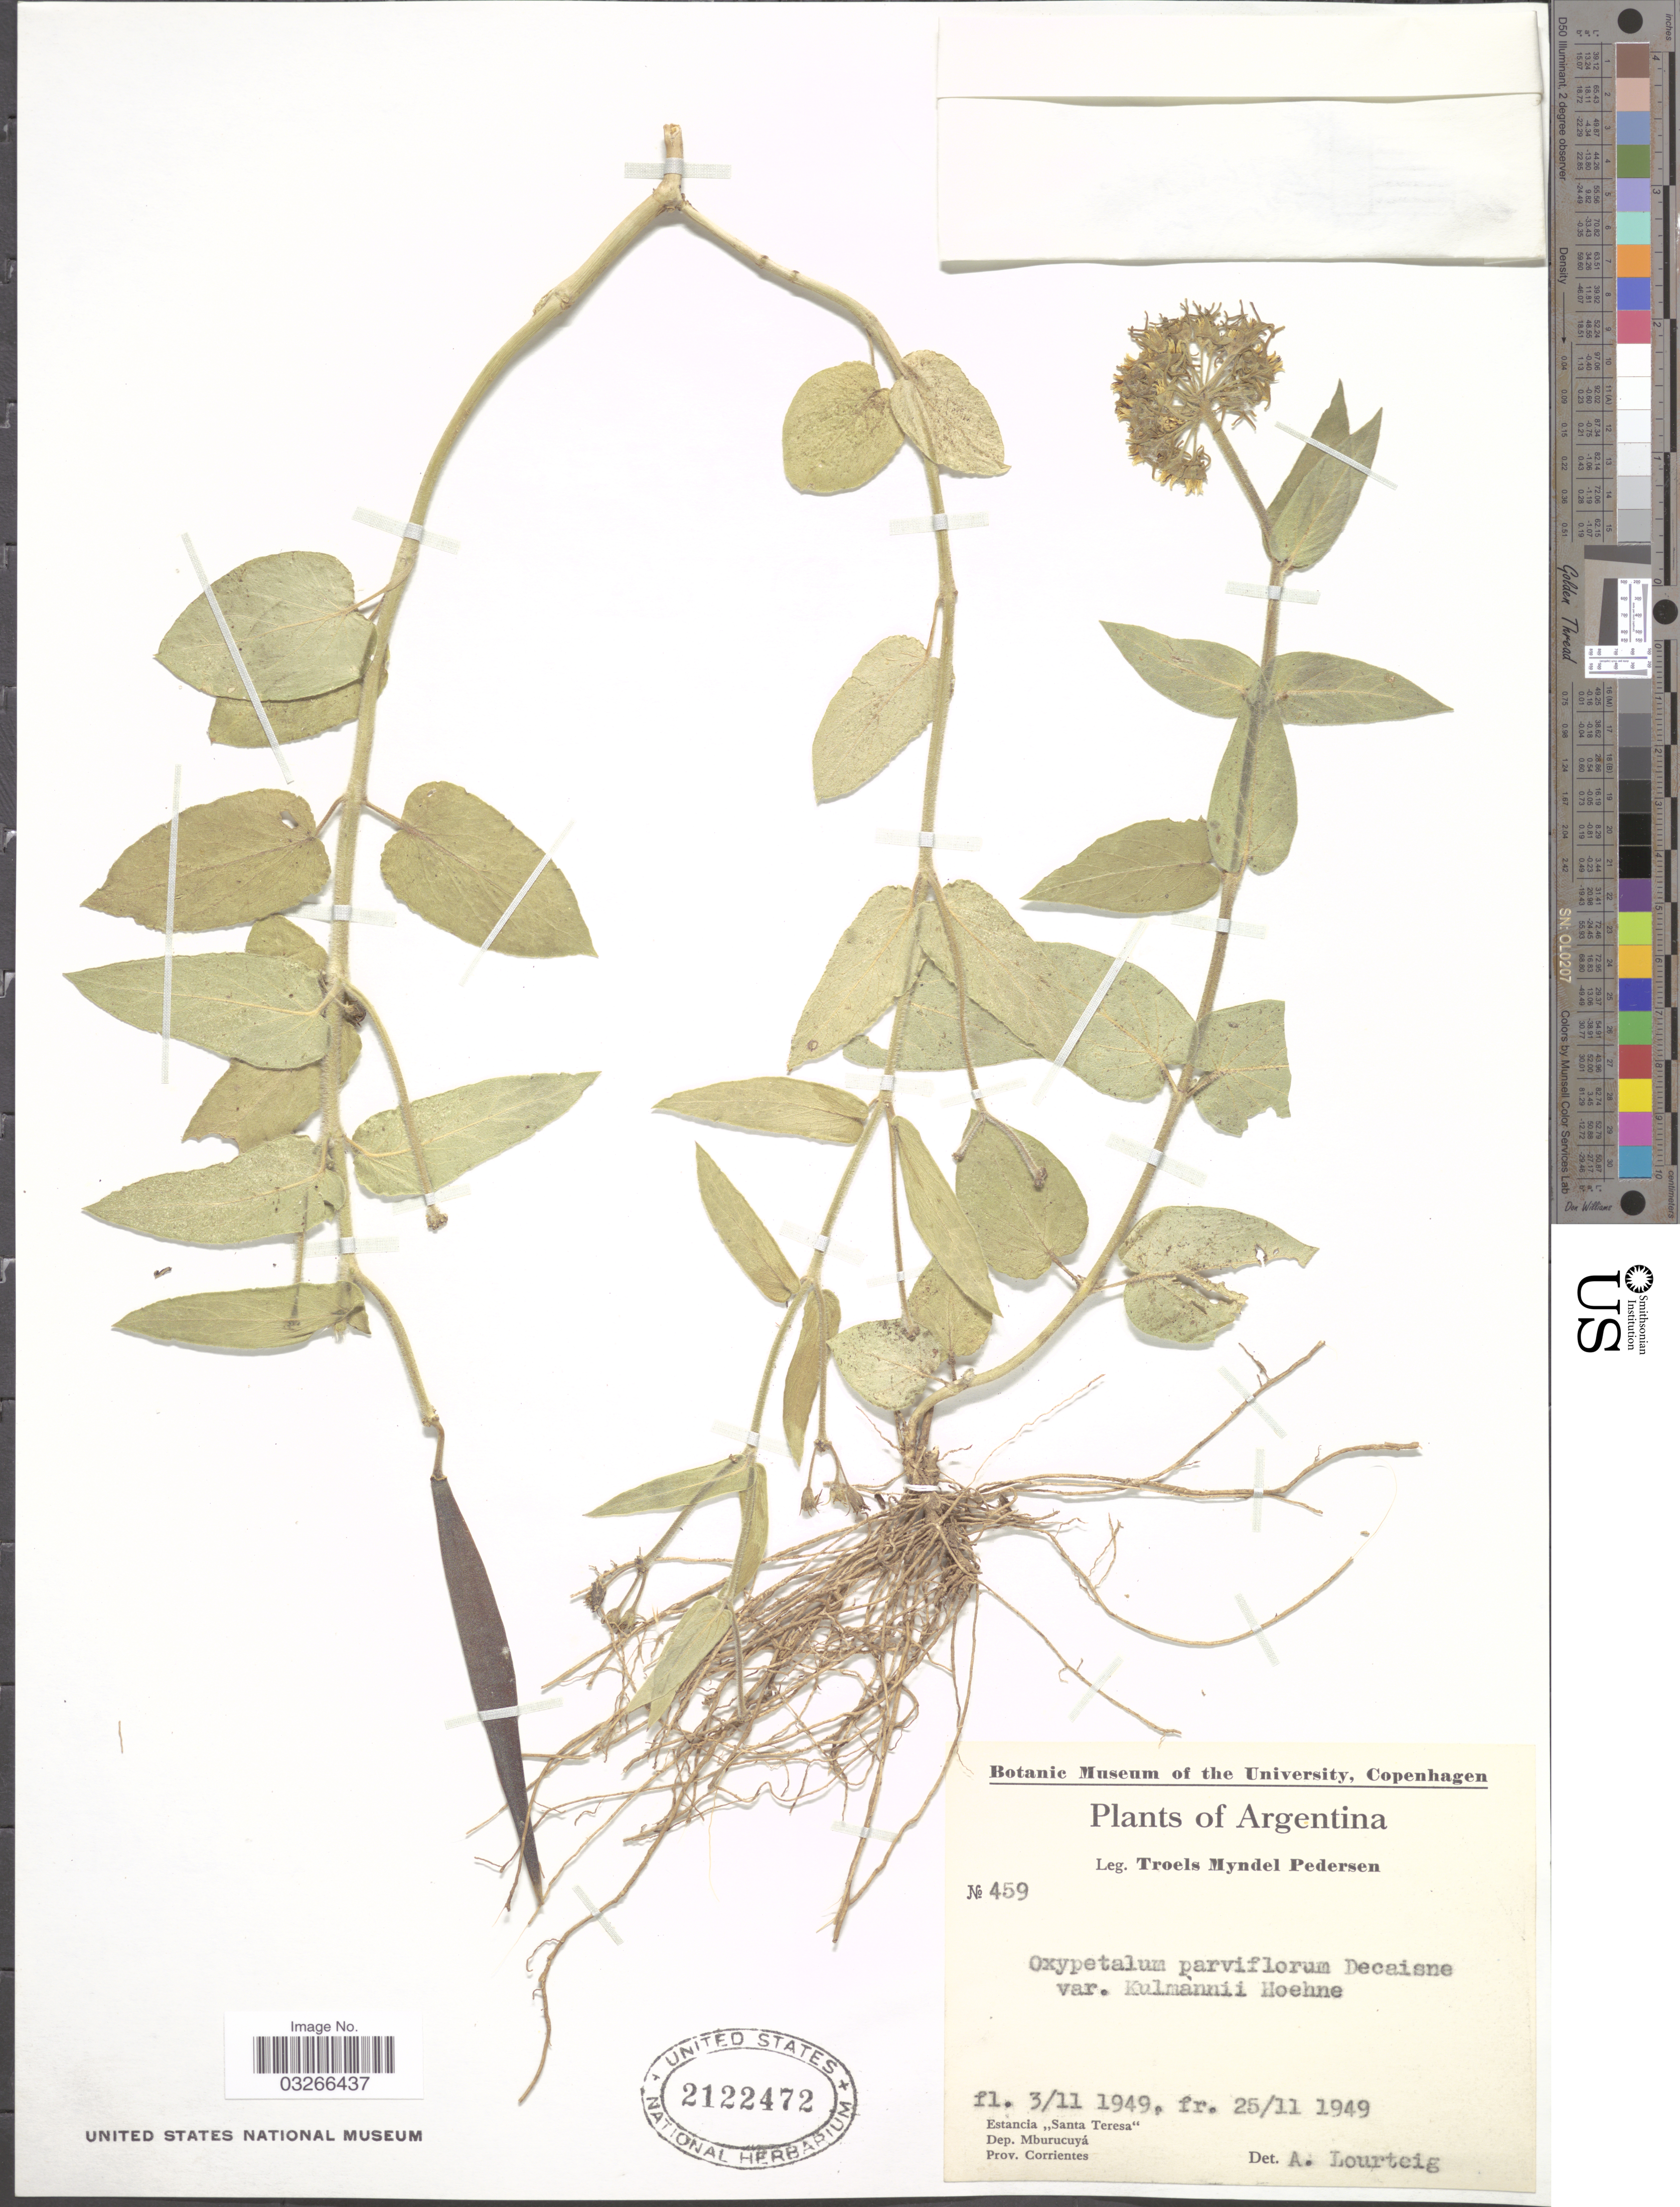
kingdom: Plantae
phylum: Tracheophyta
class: Magnoliopsida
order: Gentianales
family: Apocynaceae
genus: Oxypetalum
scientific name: Oxypetalum parviflorum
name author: Decne. & Decne.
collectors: T. Pederson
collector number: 459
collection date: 1949-11-03/1949-11-25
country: Argentina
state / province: Corrientes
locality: Estancia "Santa Teresa", Dep. Mburucuyá, Prov. Corrientes.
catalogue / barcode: US 2122472